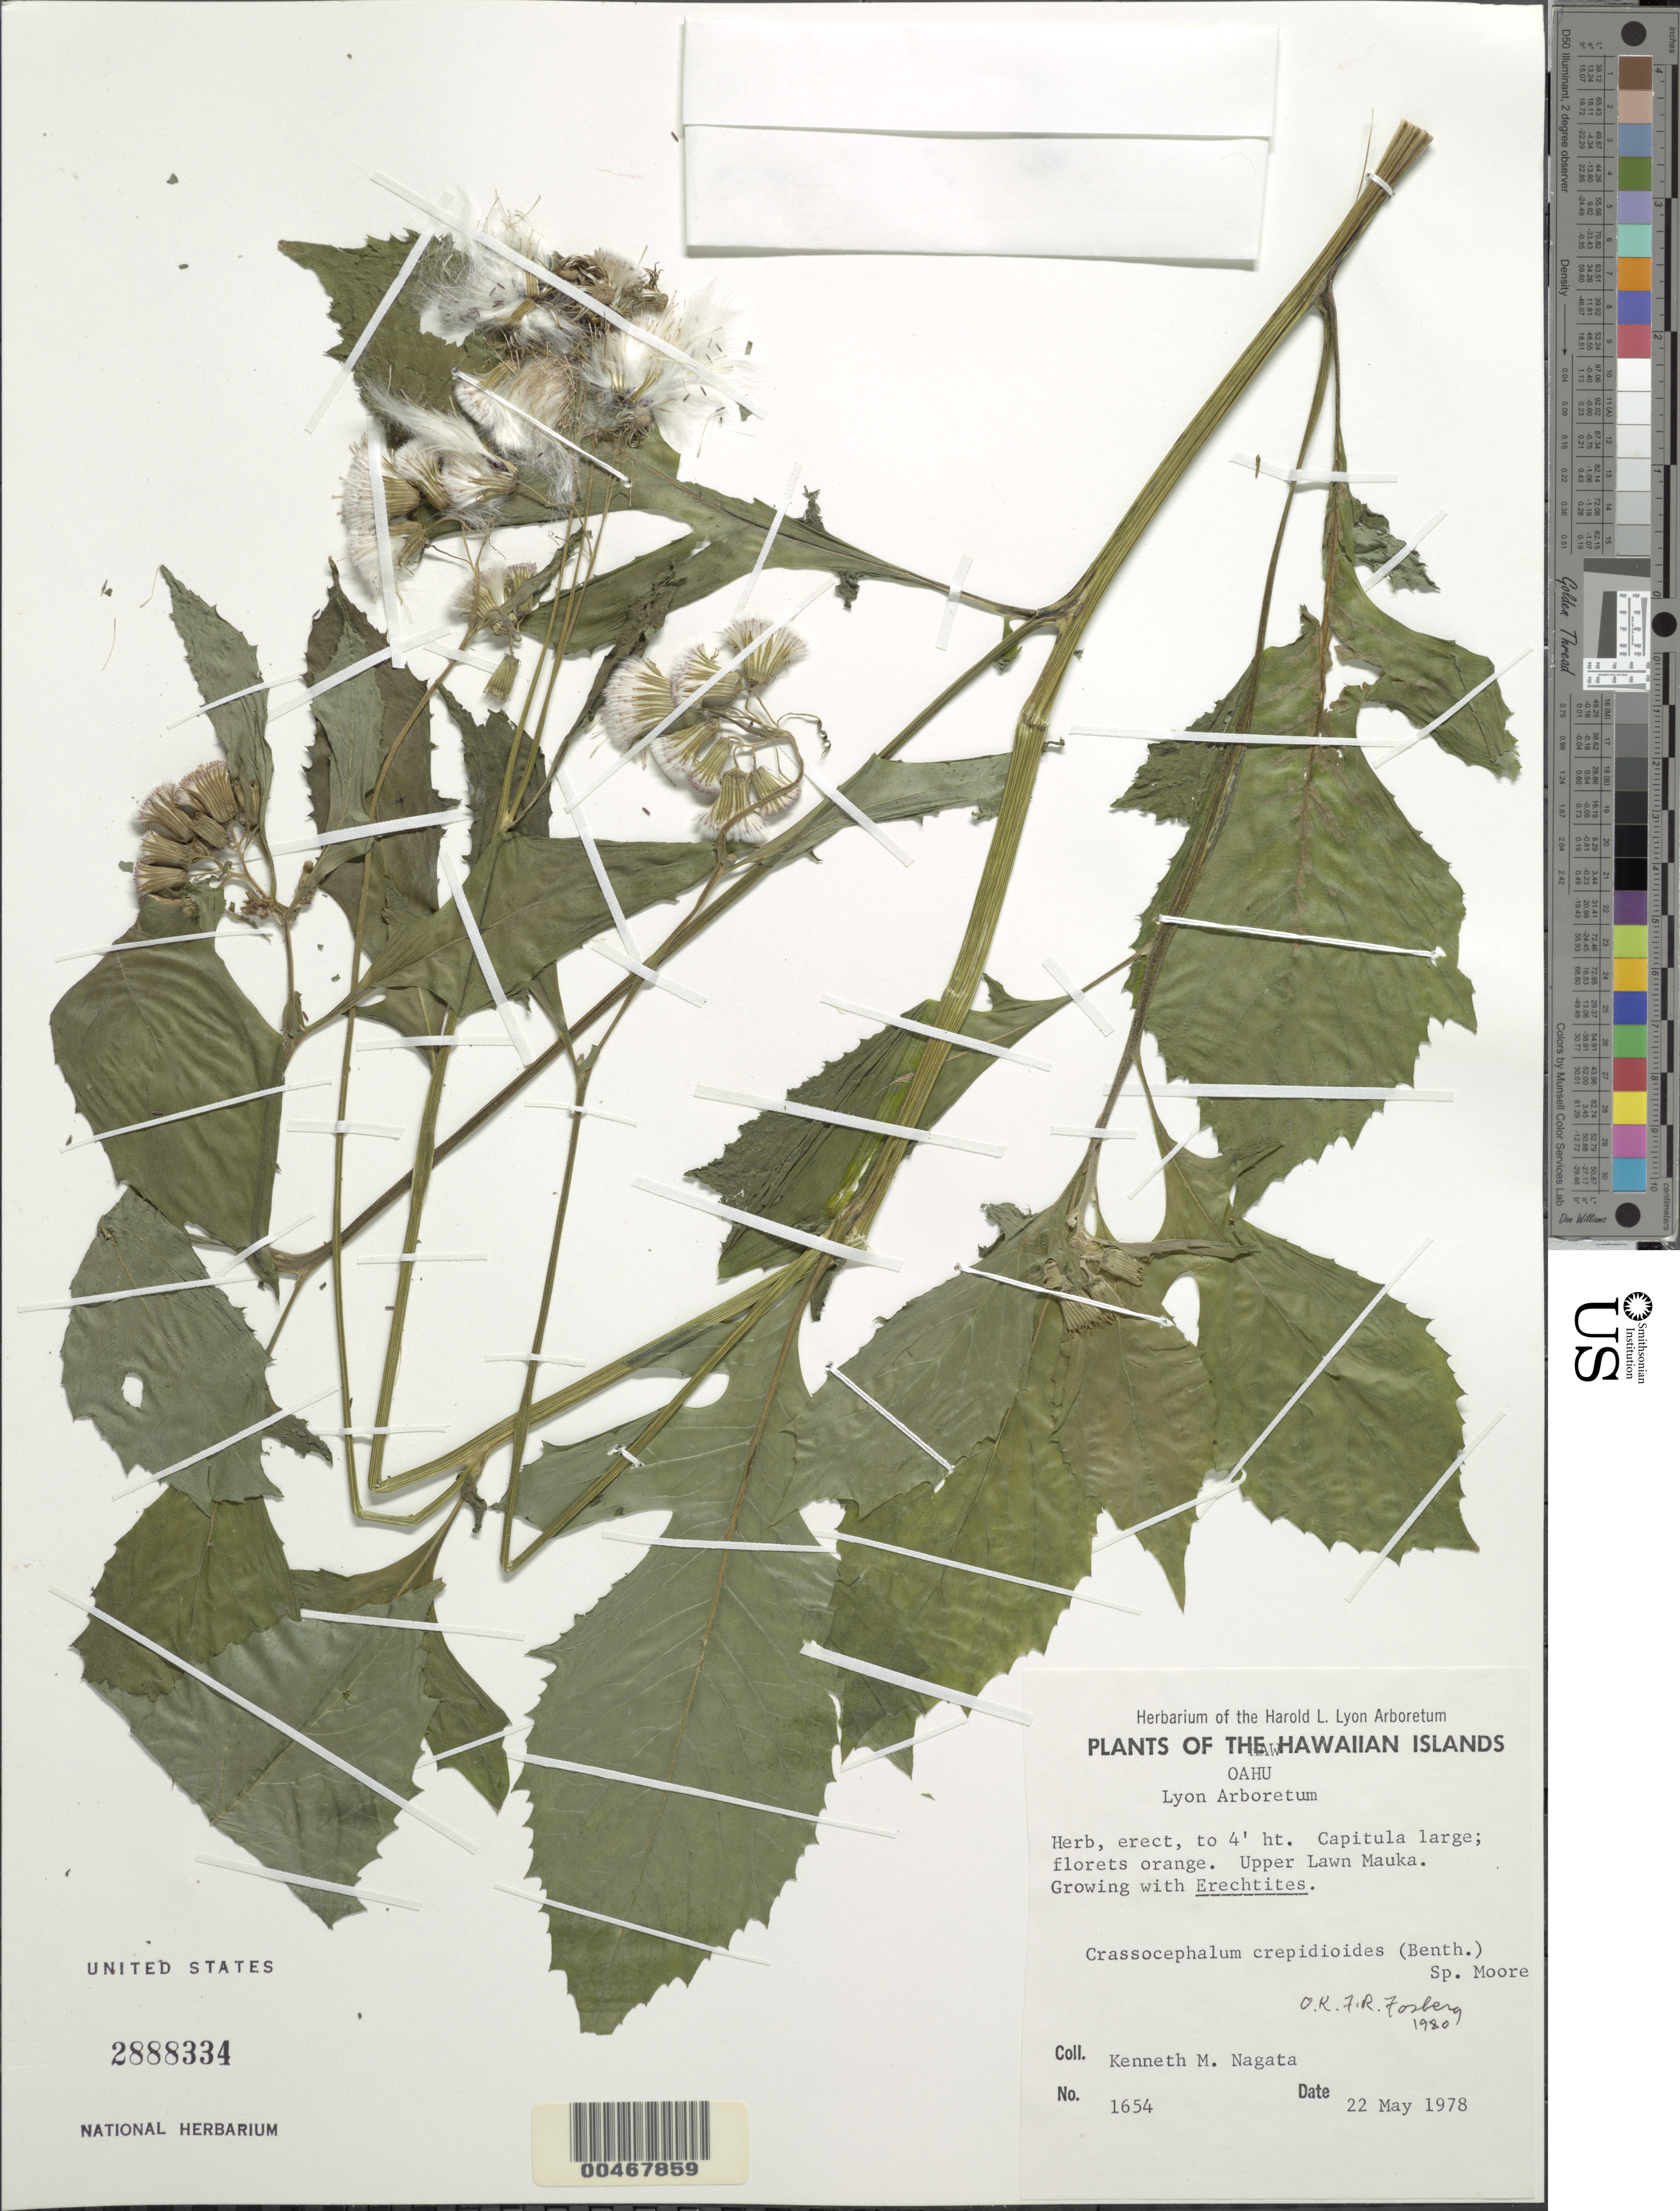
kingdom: Plantae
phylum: Tracheophyta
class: Magnoliopsida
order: Asterales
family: Asteraceae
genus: Crassocephalum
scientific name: Crassocephalum crepidioides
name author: (Benth.) S. Moore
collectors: K. Nagata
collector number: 1654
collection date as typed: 22 May 1978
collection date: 1978-05-22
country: United States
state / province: Hawaii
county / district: Honolulu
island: Oahu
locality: Upper Lawn Mauka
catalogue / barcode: US 2888334